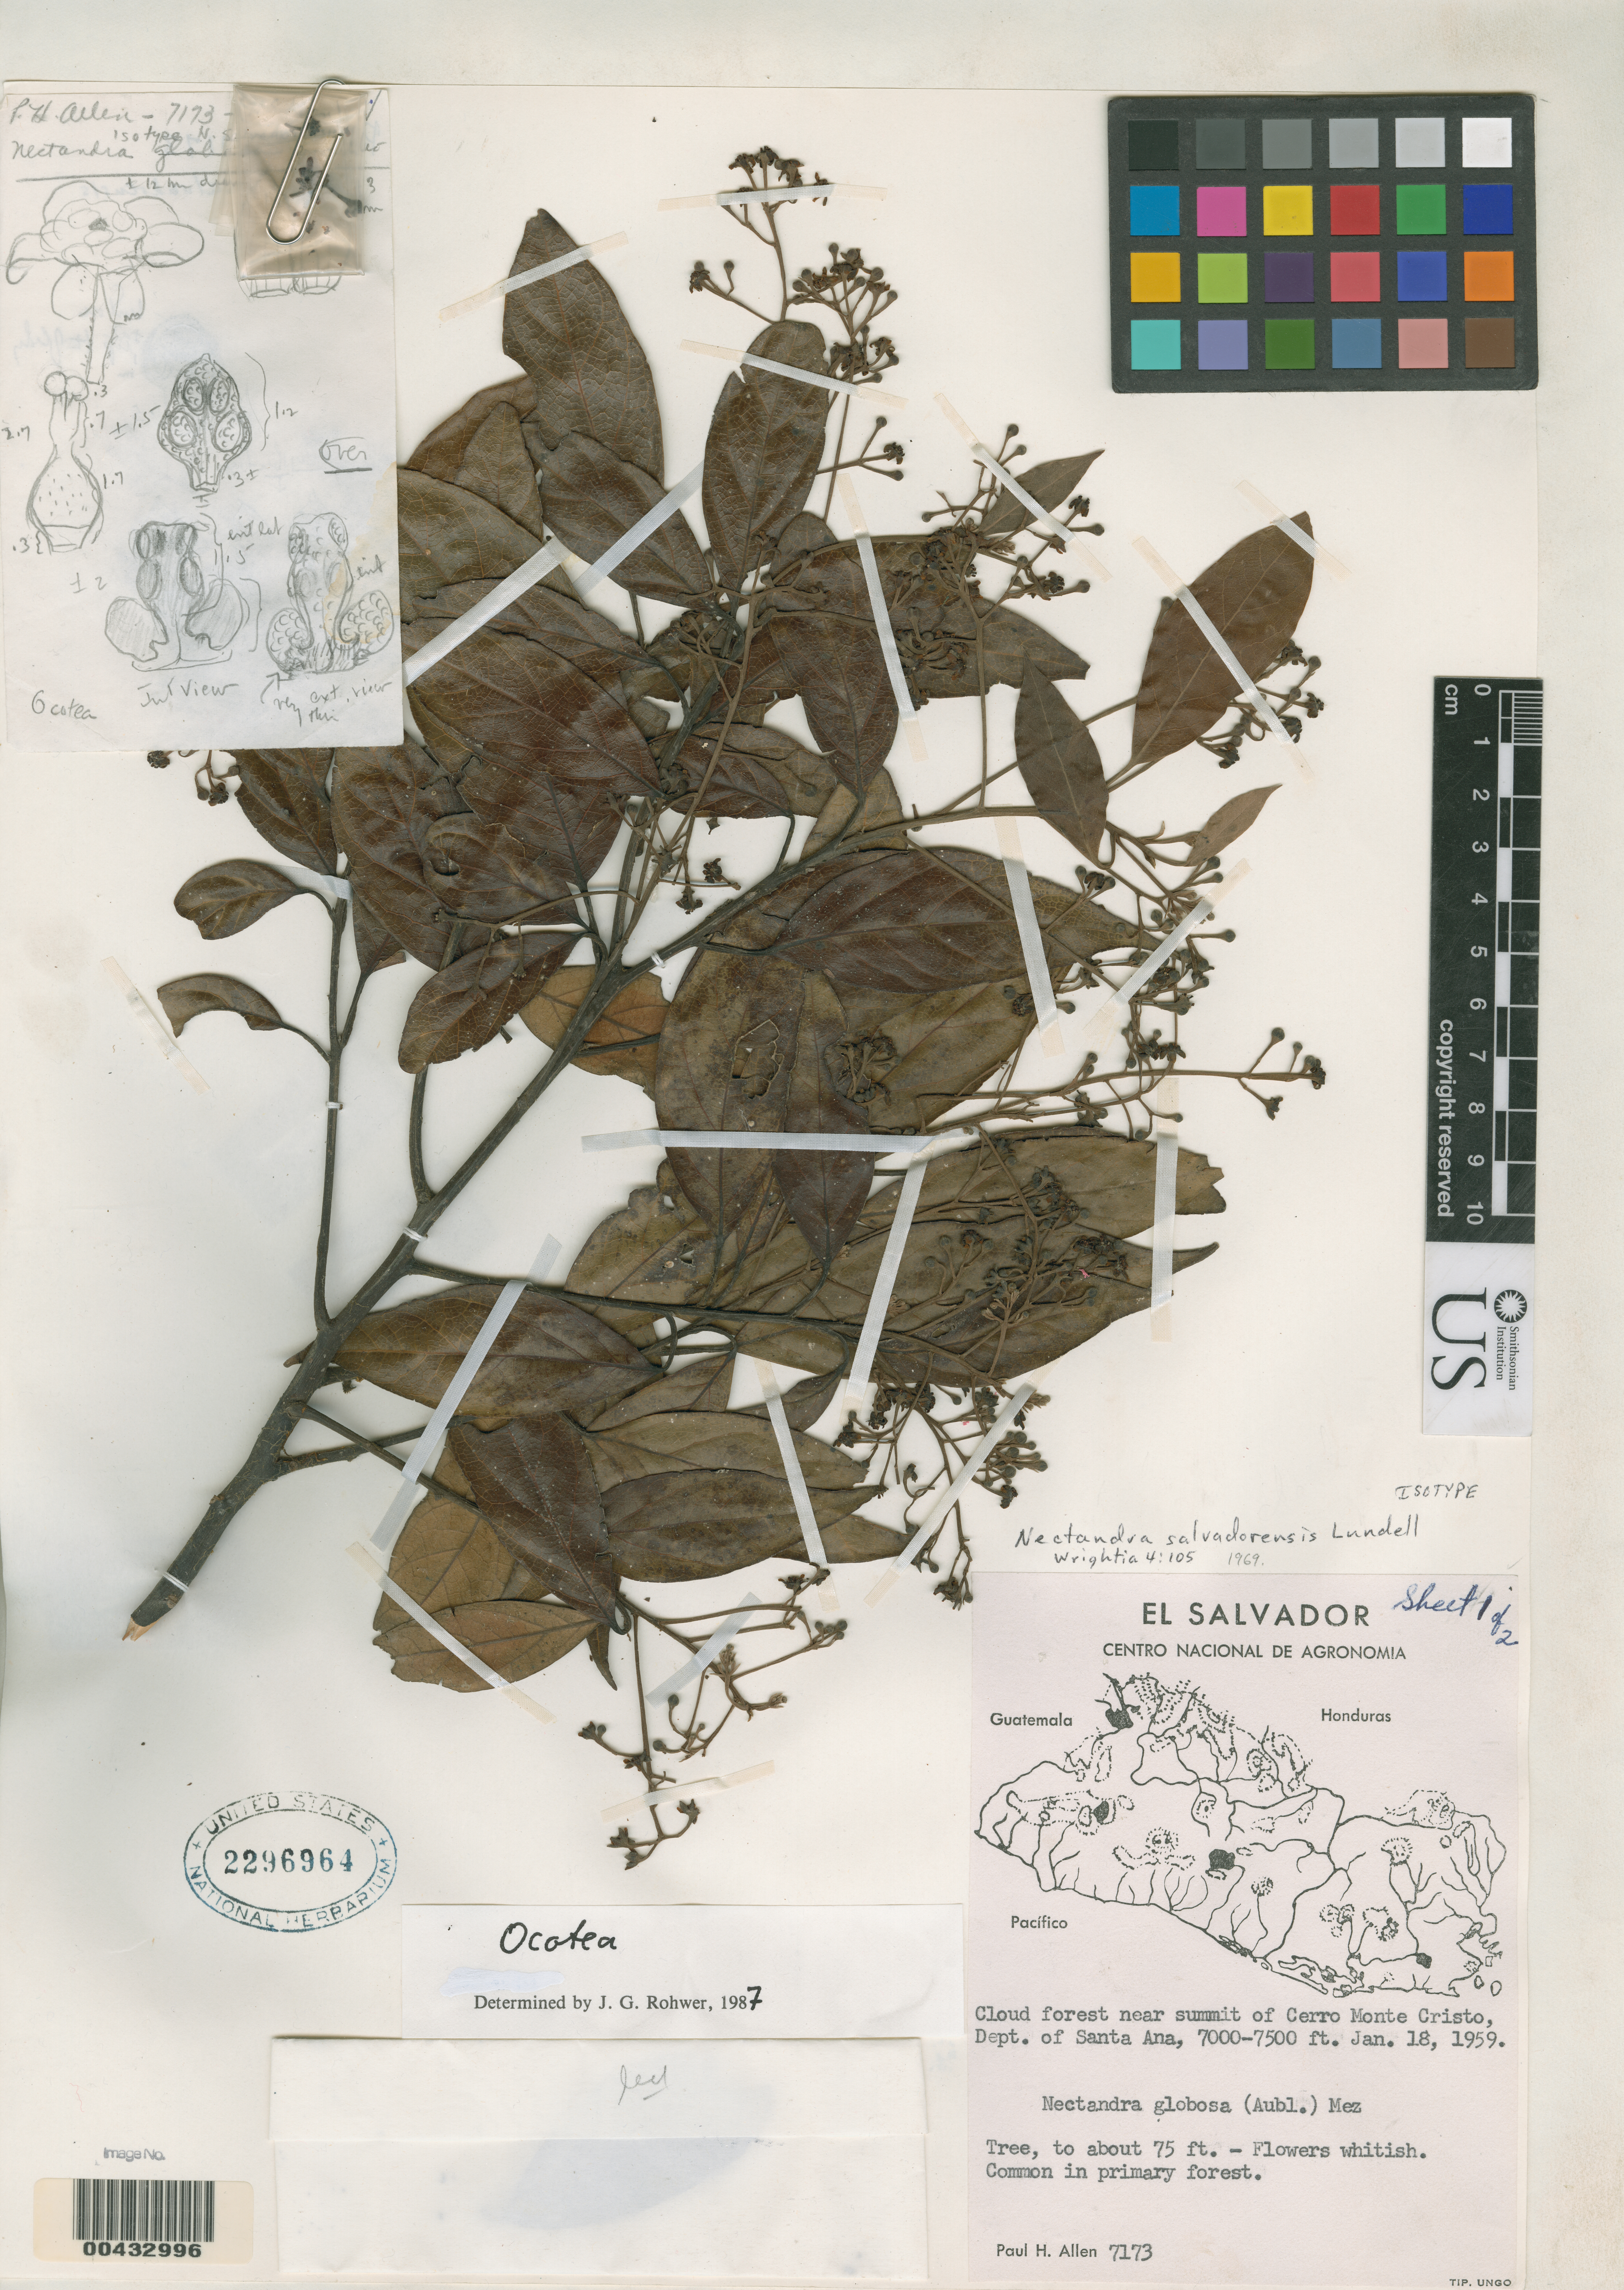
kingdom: Plantae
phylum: Tracheophyta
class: Magnoliopsida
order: Laurales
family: Lauraceae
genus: Nectandra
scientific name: Nectandra salvadorensis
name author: Lundell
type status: Isotype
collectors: P. H. Allen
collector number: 7173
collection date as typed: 18 Jan 1959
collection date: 1959-01-18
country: El Salvador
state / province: Santa Ana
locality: Near summit of Cerro Monte Cristo.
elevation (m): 2134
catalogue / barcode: US 229694